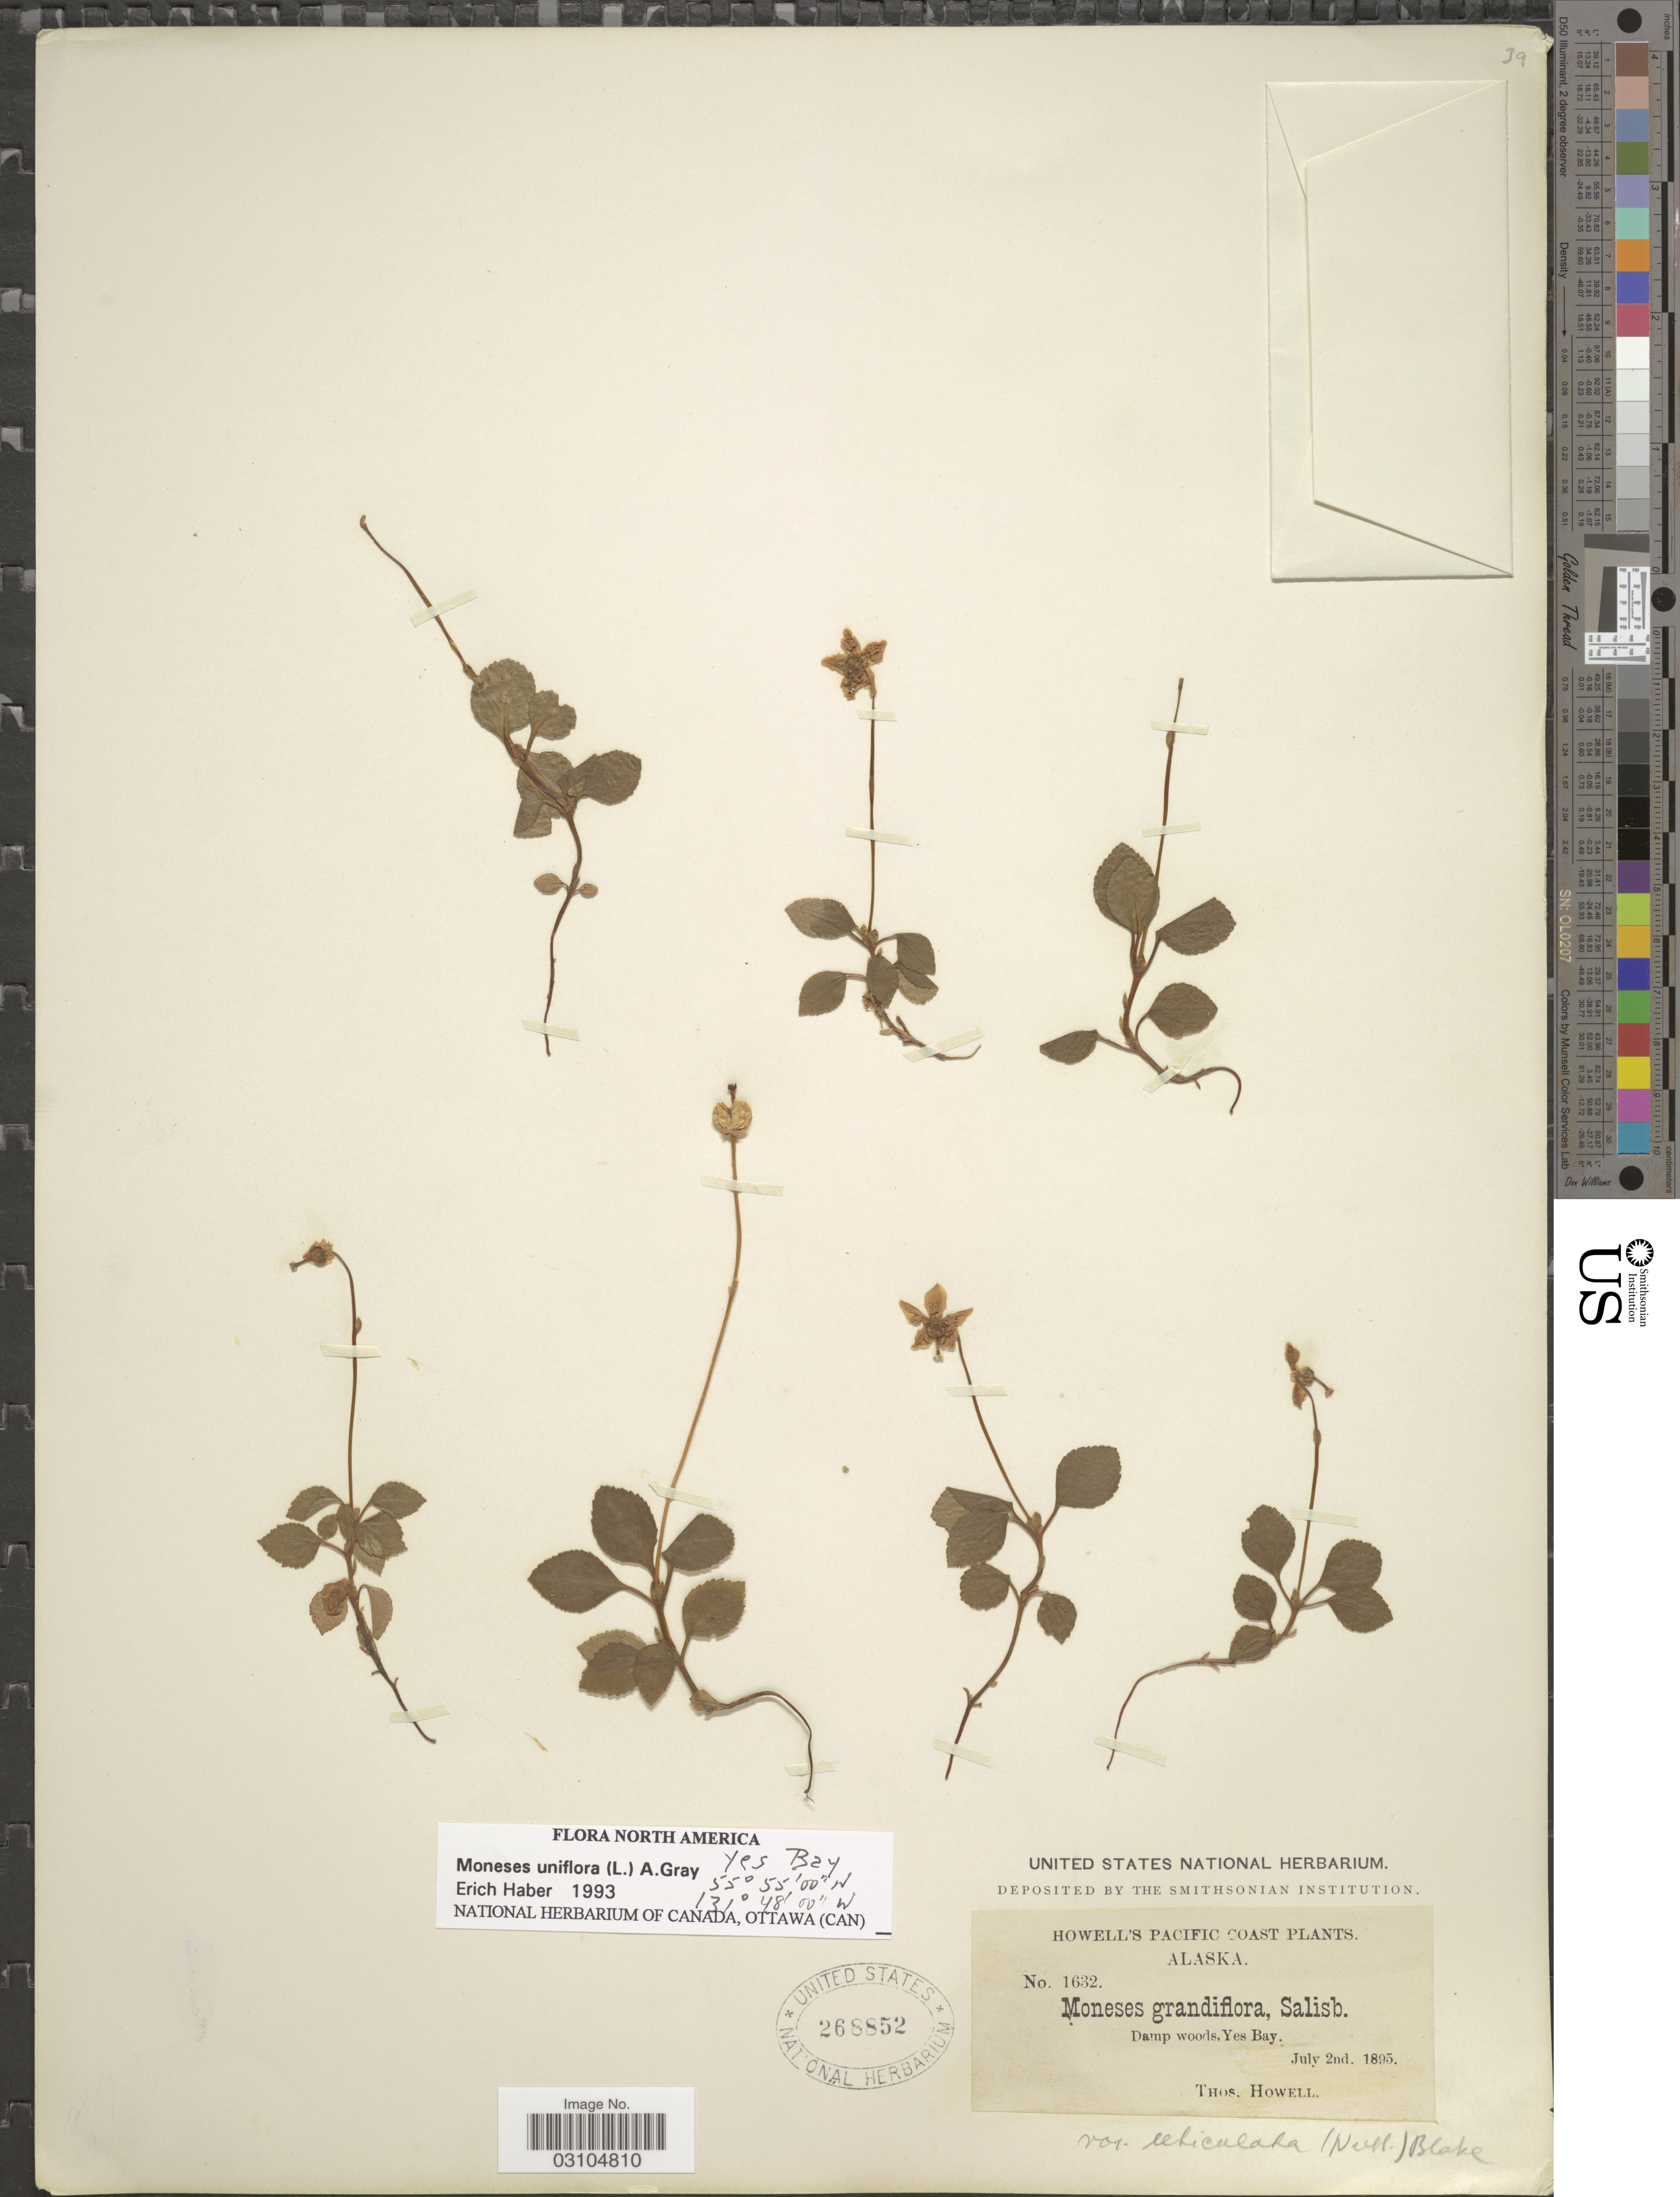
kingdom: Plantae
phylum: Tracheophyta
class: Magnoliopsida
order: Ericales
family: Ericaceae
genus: Moneses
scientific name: Moneses uniflora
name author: (L.) A. Gray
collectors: T. Howell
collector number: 1632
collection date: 1895-07-02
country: United States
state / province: Alaska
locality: Pacific Coast. Yes Bay.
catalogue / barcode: US 268852